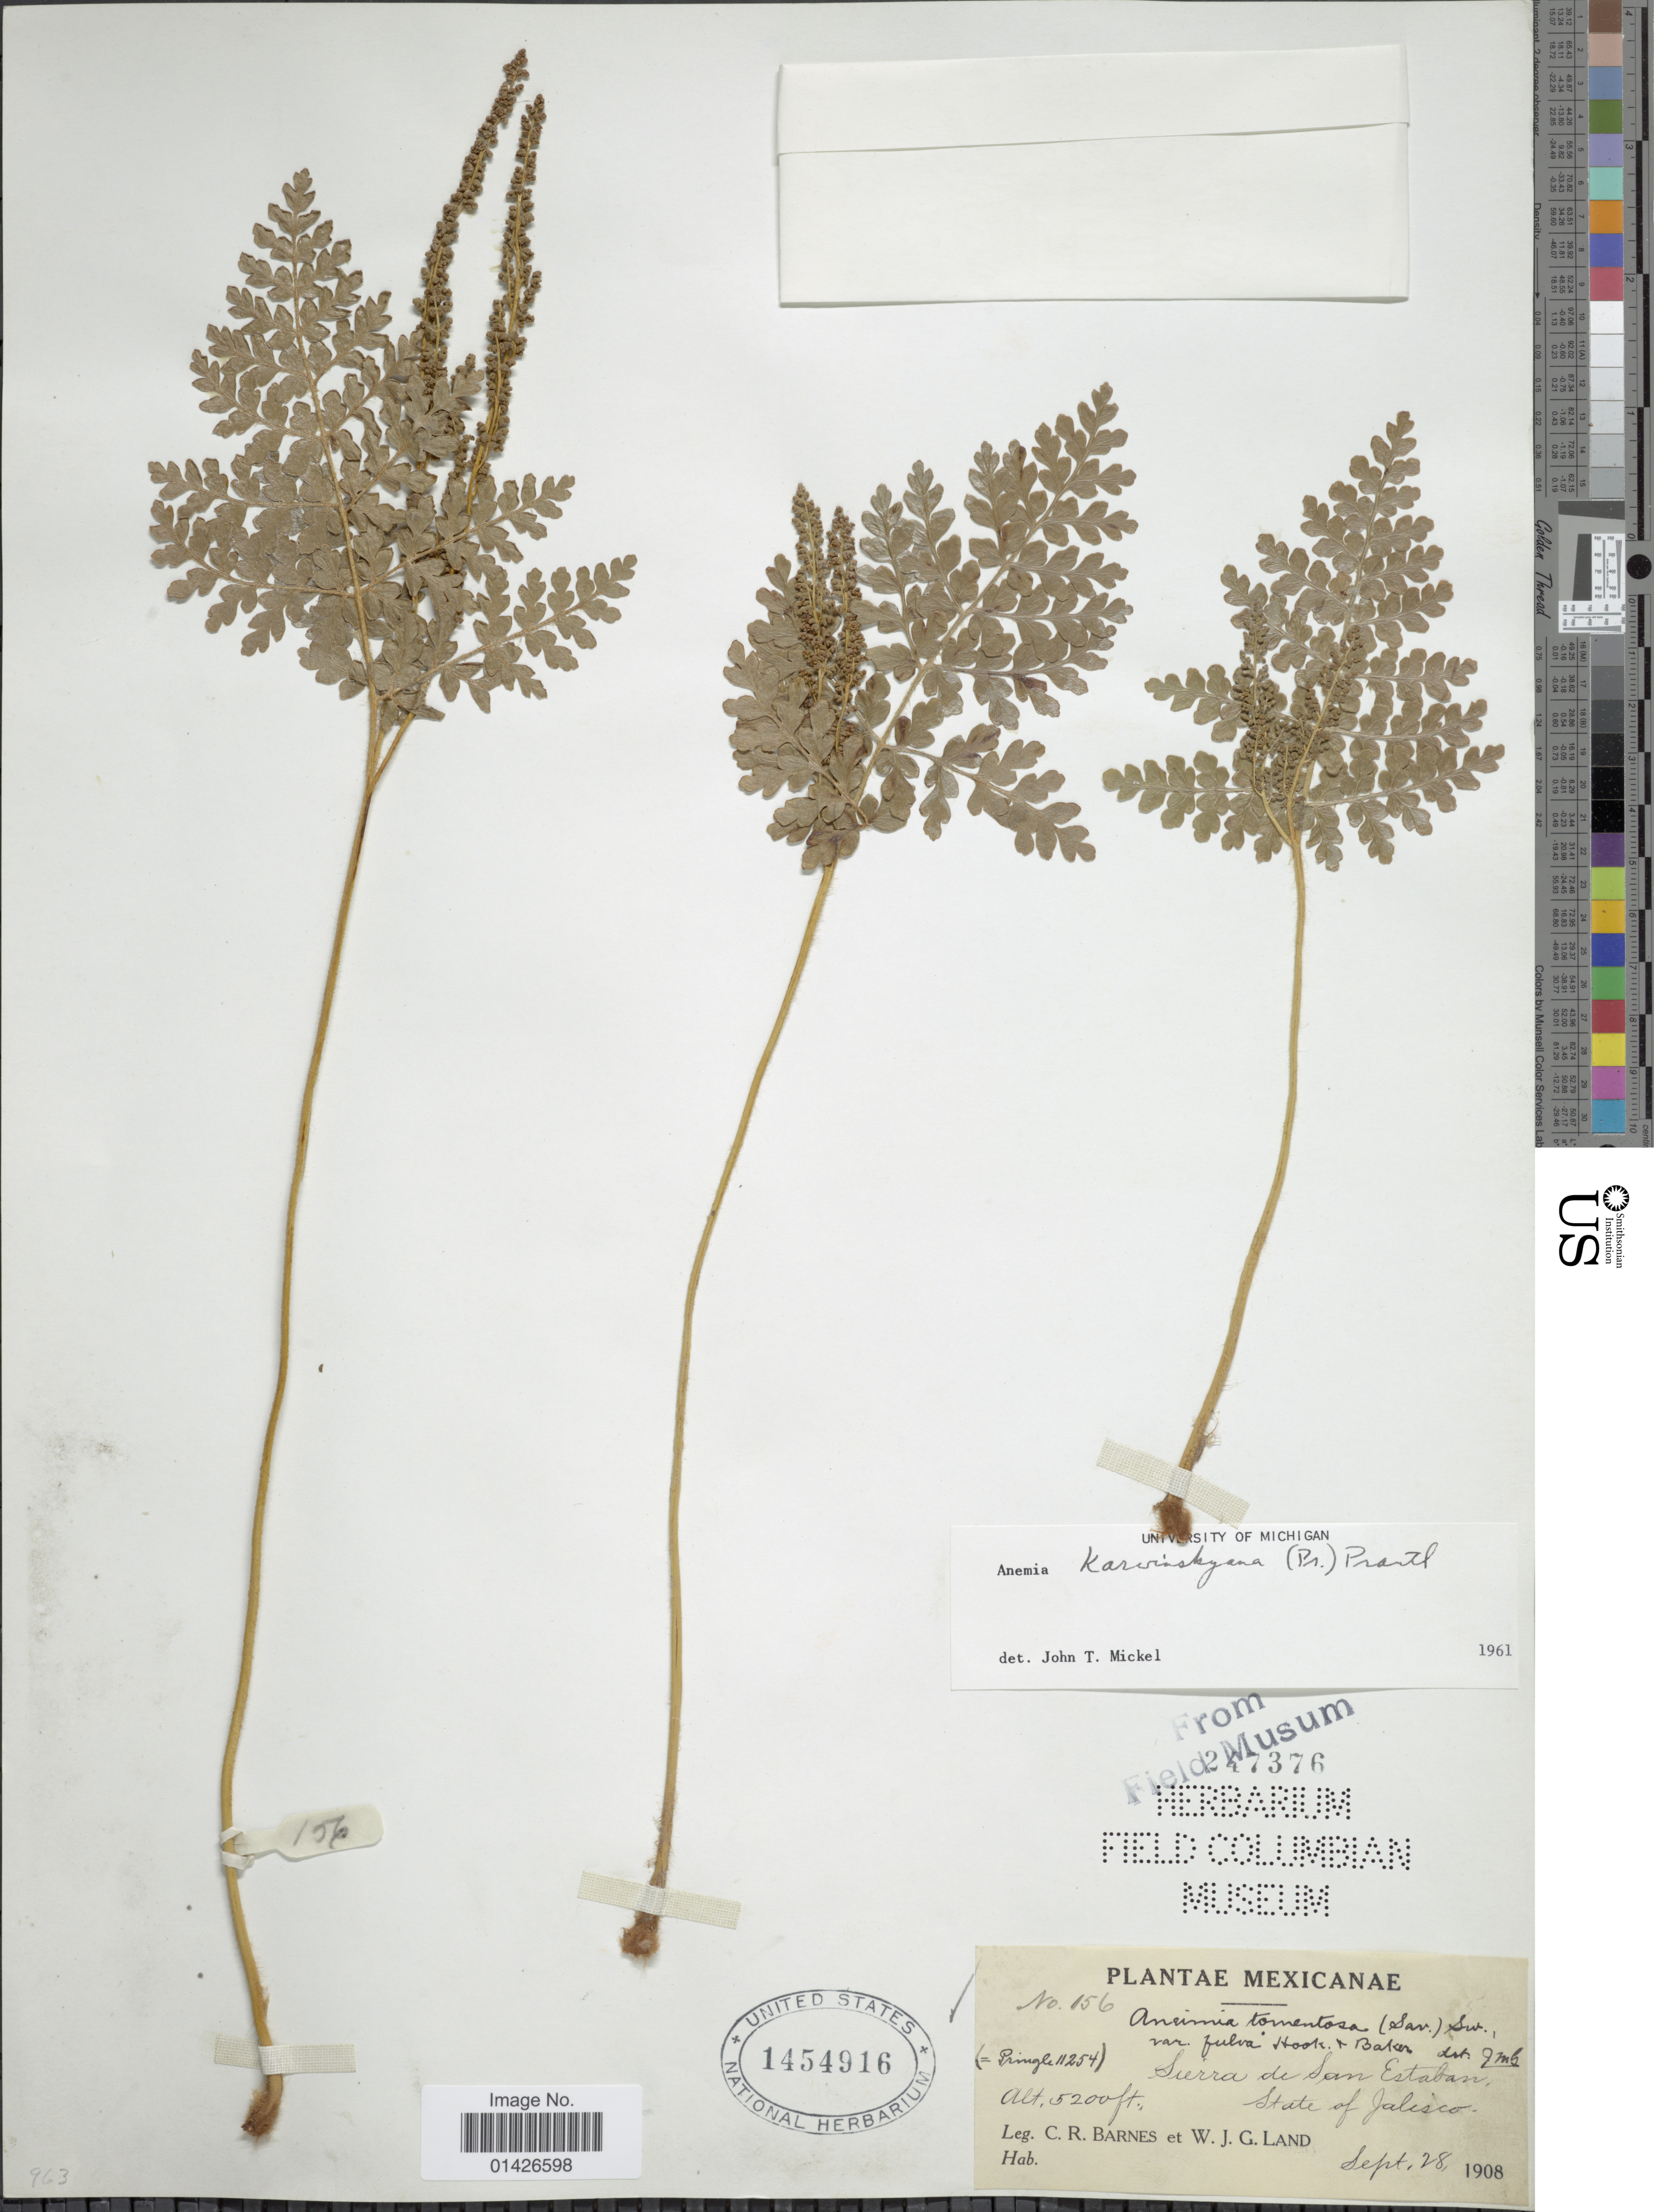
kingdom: Plantae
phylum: Tracheophyta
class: Polypodiopsida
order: Schizaeales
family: Anemiaceae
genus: Anemia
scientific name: Anemia karwinskyana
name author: (C. Presl) Prantl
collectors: C. R. Barnes & W. J. G. Land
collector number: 156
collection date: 1908-09-28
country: Mexico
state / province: Jalisco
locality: Sierra de San Estaban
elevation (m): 1585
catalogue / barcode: US 1454916